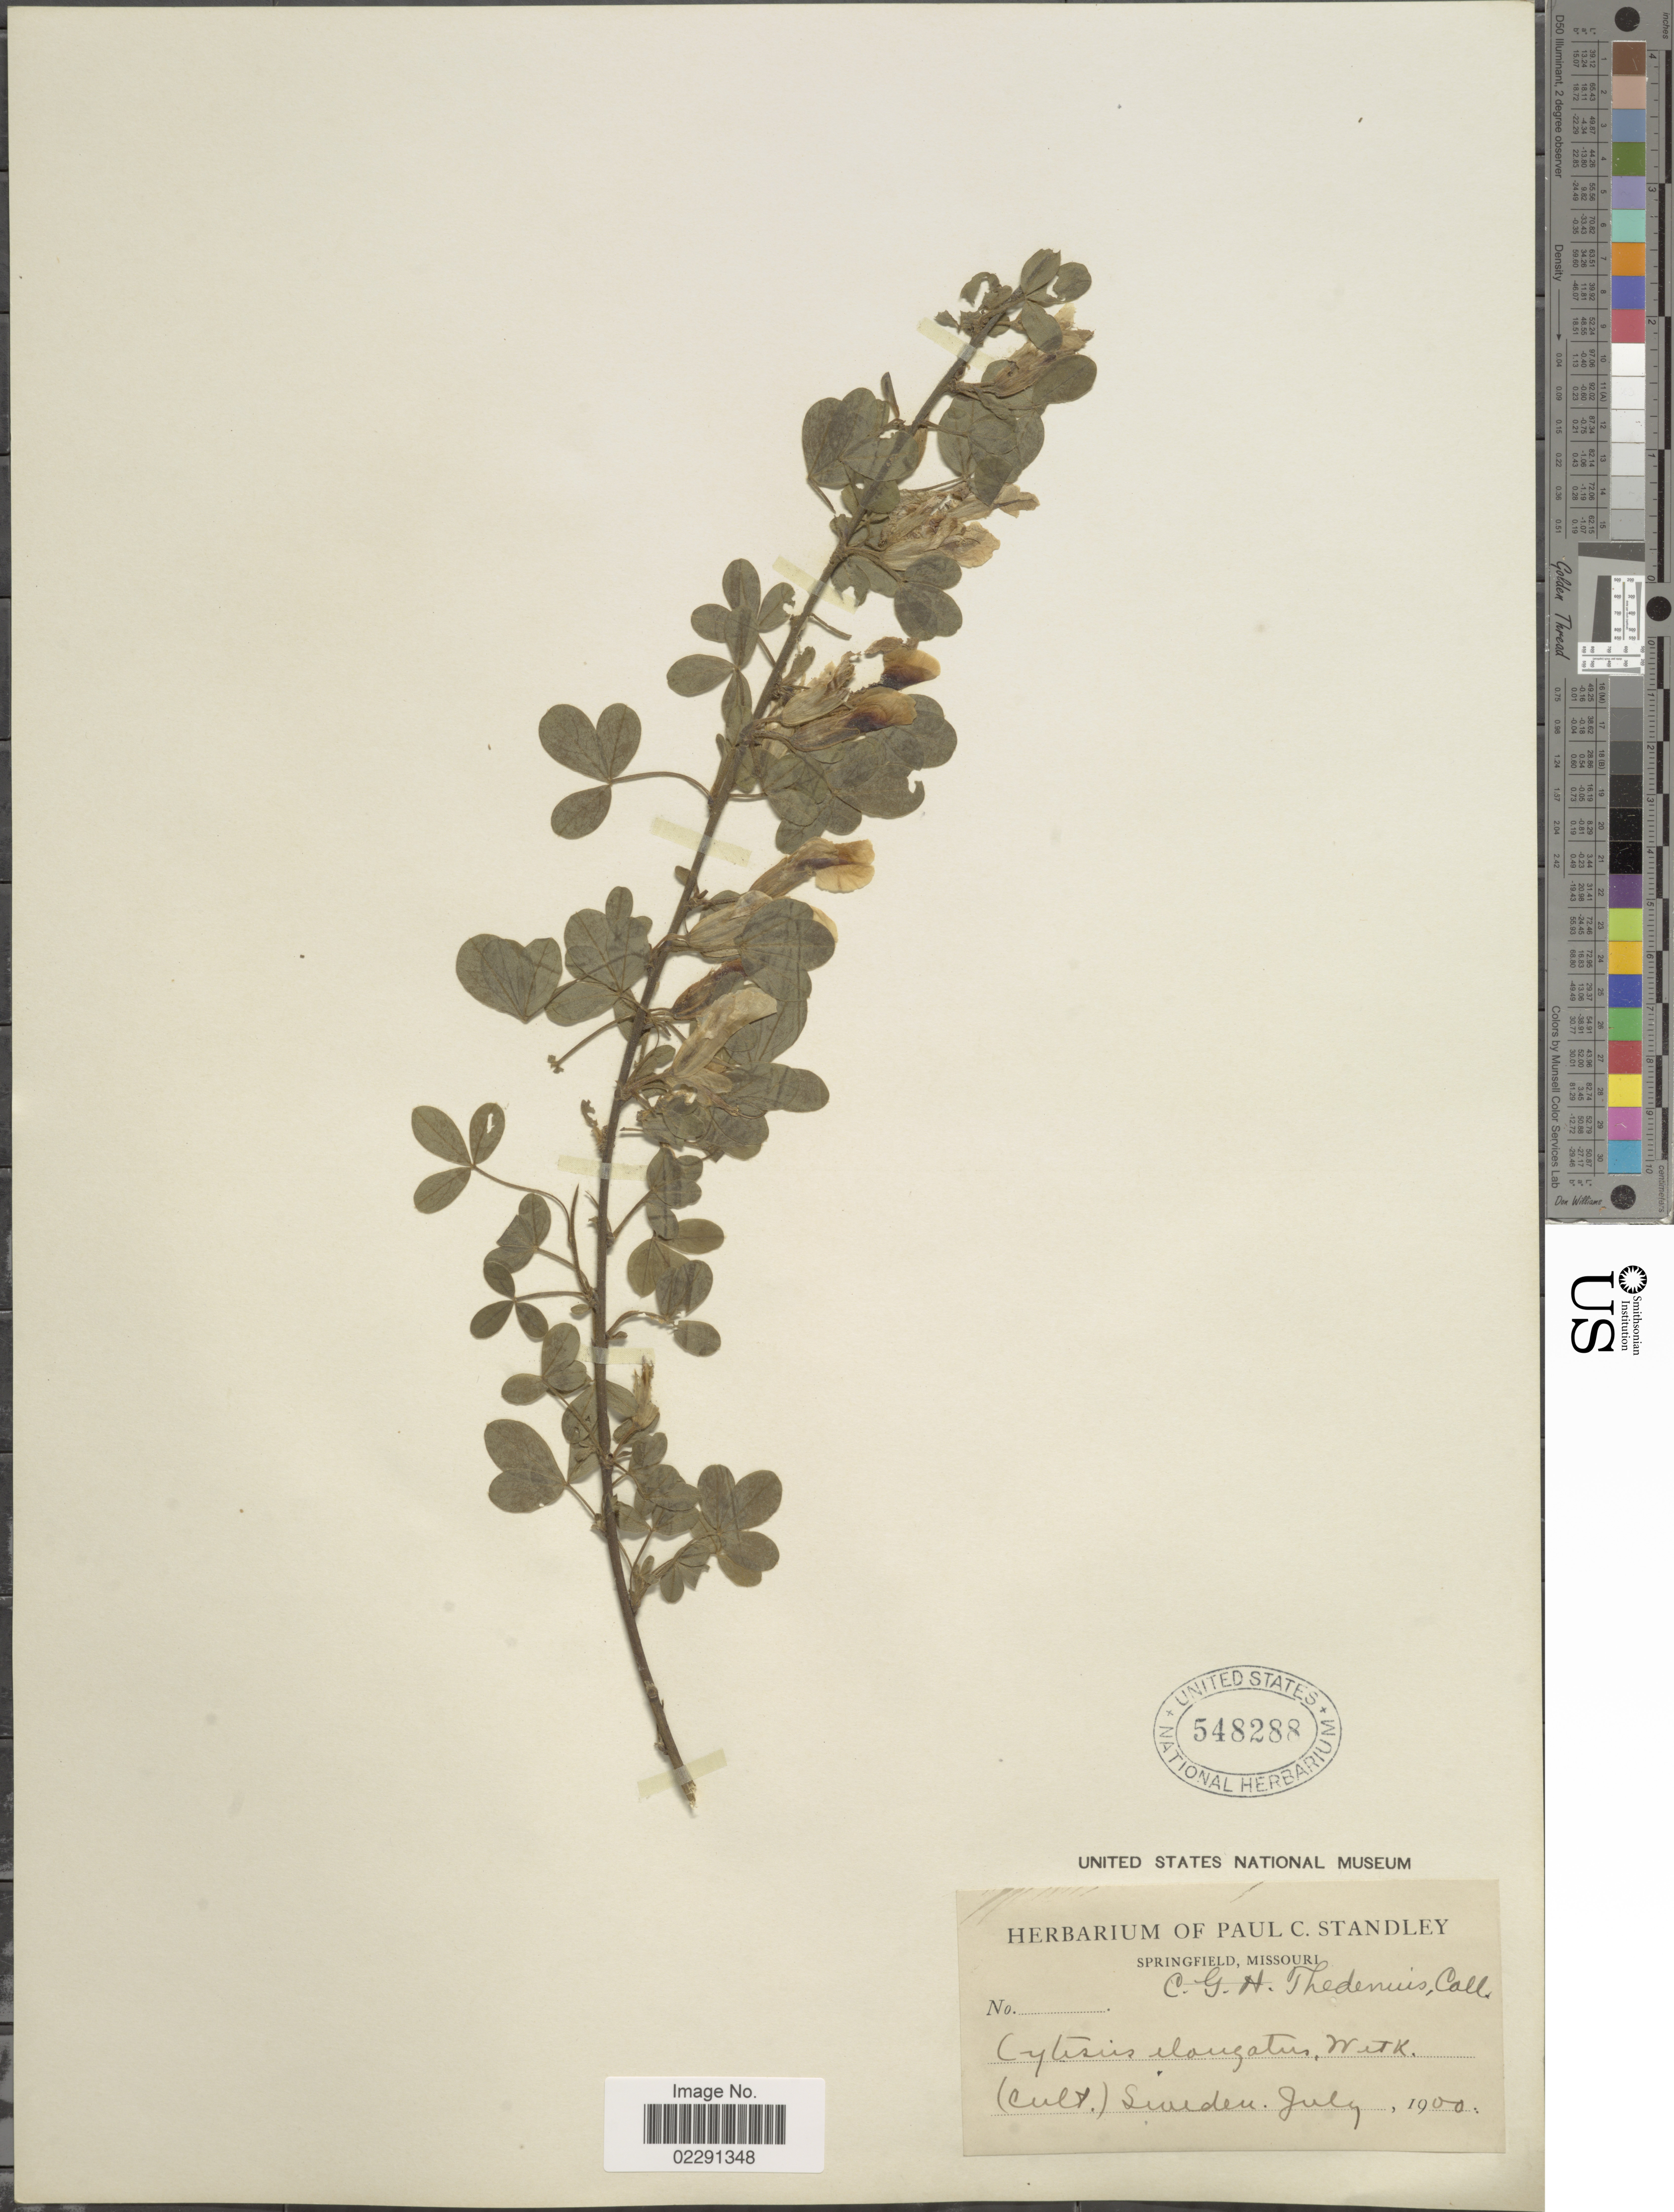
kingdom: Plantae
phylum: Tracheophyta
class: Magnoliopsida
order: Fabales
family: Fabaceae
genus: Cytisus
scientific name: Cytisus elongatus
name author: Waldst. & Kit.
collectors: C. Thedenius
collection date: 1900-07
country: Sweden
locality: (cult.) in Swede.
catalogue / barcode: US 548288